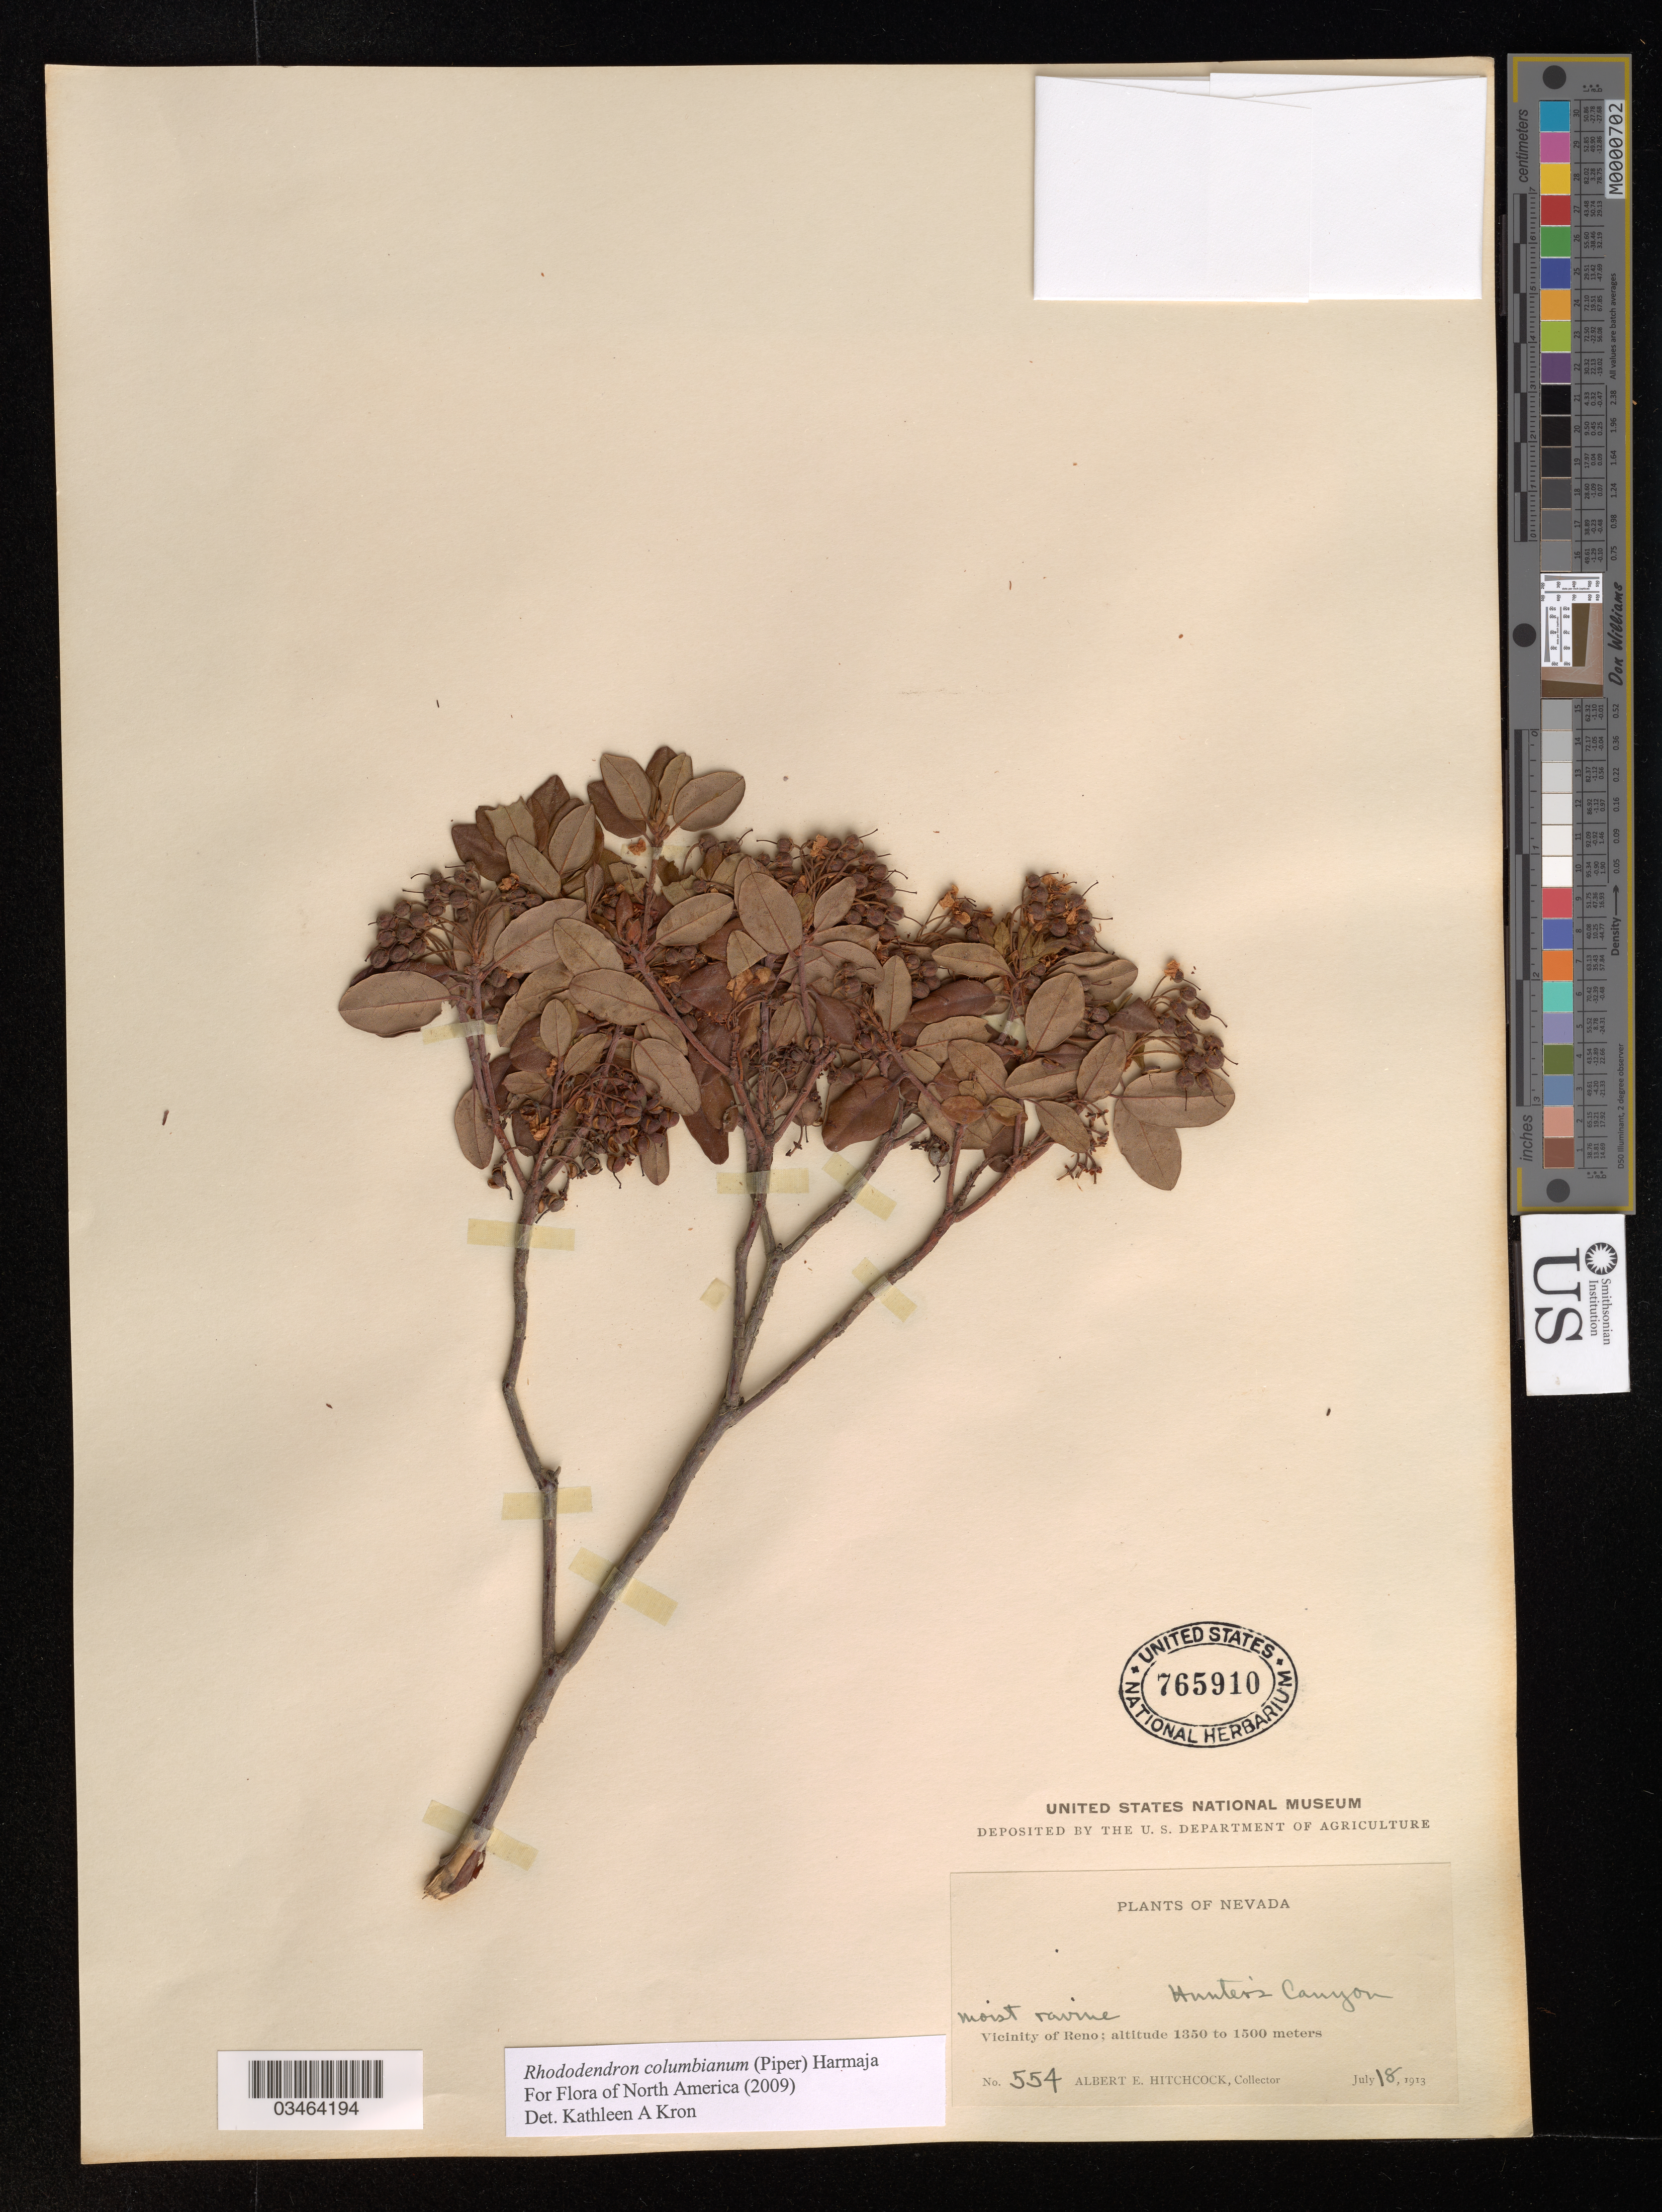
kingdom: Plantae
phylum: Tracheophyta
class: Magnoliopsida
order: Ericales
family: Ericaceae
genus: Rhododendron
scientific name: Rhododendron columbianum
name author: (Piper) Harmaja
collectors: A. Hitchcock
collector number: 554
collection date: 1913-07-18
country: United States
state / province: Nevada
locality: Hunter's Canyon. Vicinity of Reno.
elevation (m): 1350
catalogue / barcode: US 765910